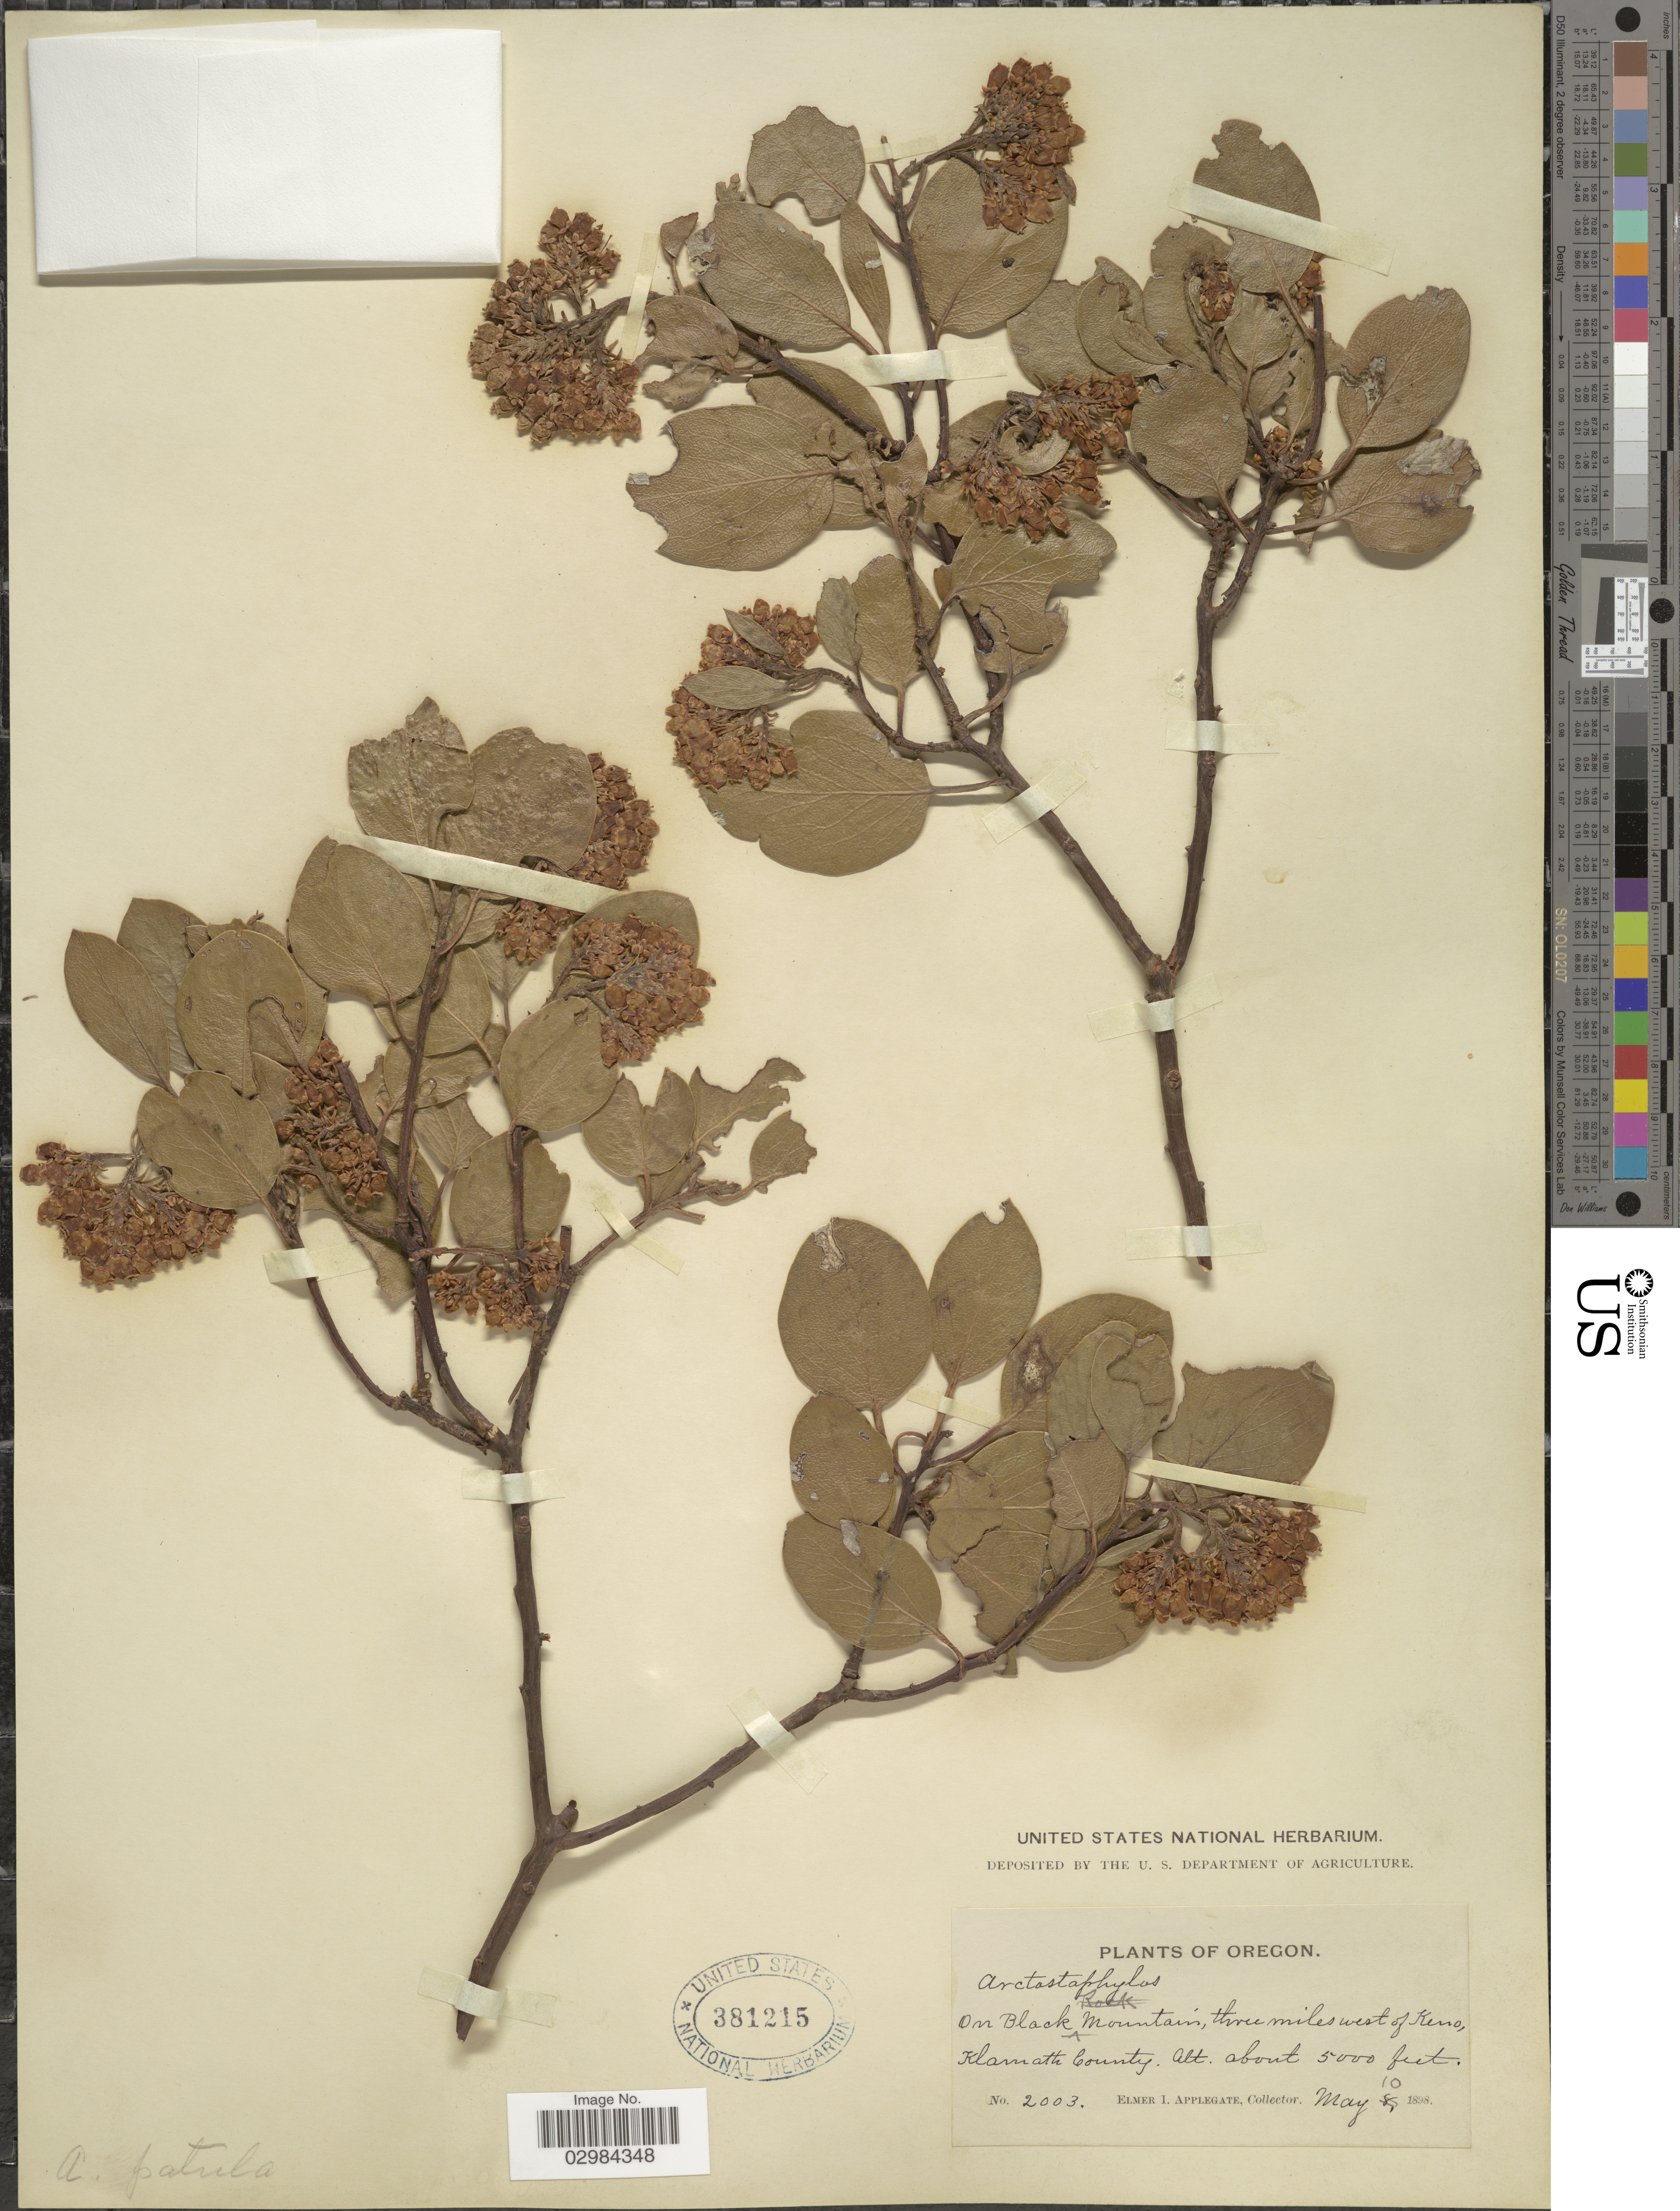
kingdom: Plantae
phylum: Tracheophyta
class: Magnoliopsida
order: Ericales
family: Ericaceae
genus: Arctostaphylos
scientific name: Arctostaphylos patula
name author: Greene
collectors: E. I. Applegate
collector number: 2003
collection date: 1898-05-10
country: United States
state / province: Oregon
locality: On Black Mountain, three miles west of Keno, Klamath County.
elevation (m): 1524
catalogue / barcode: US 381215